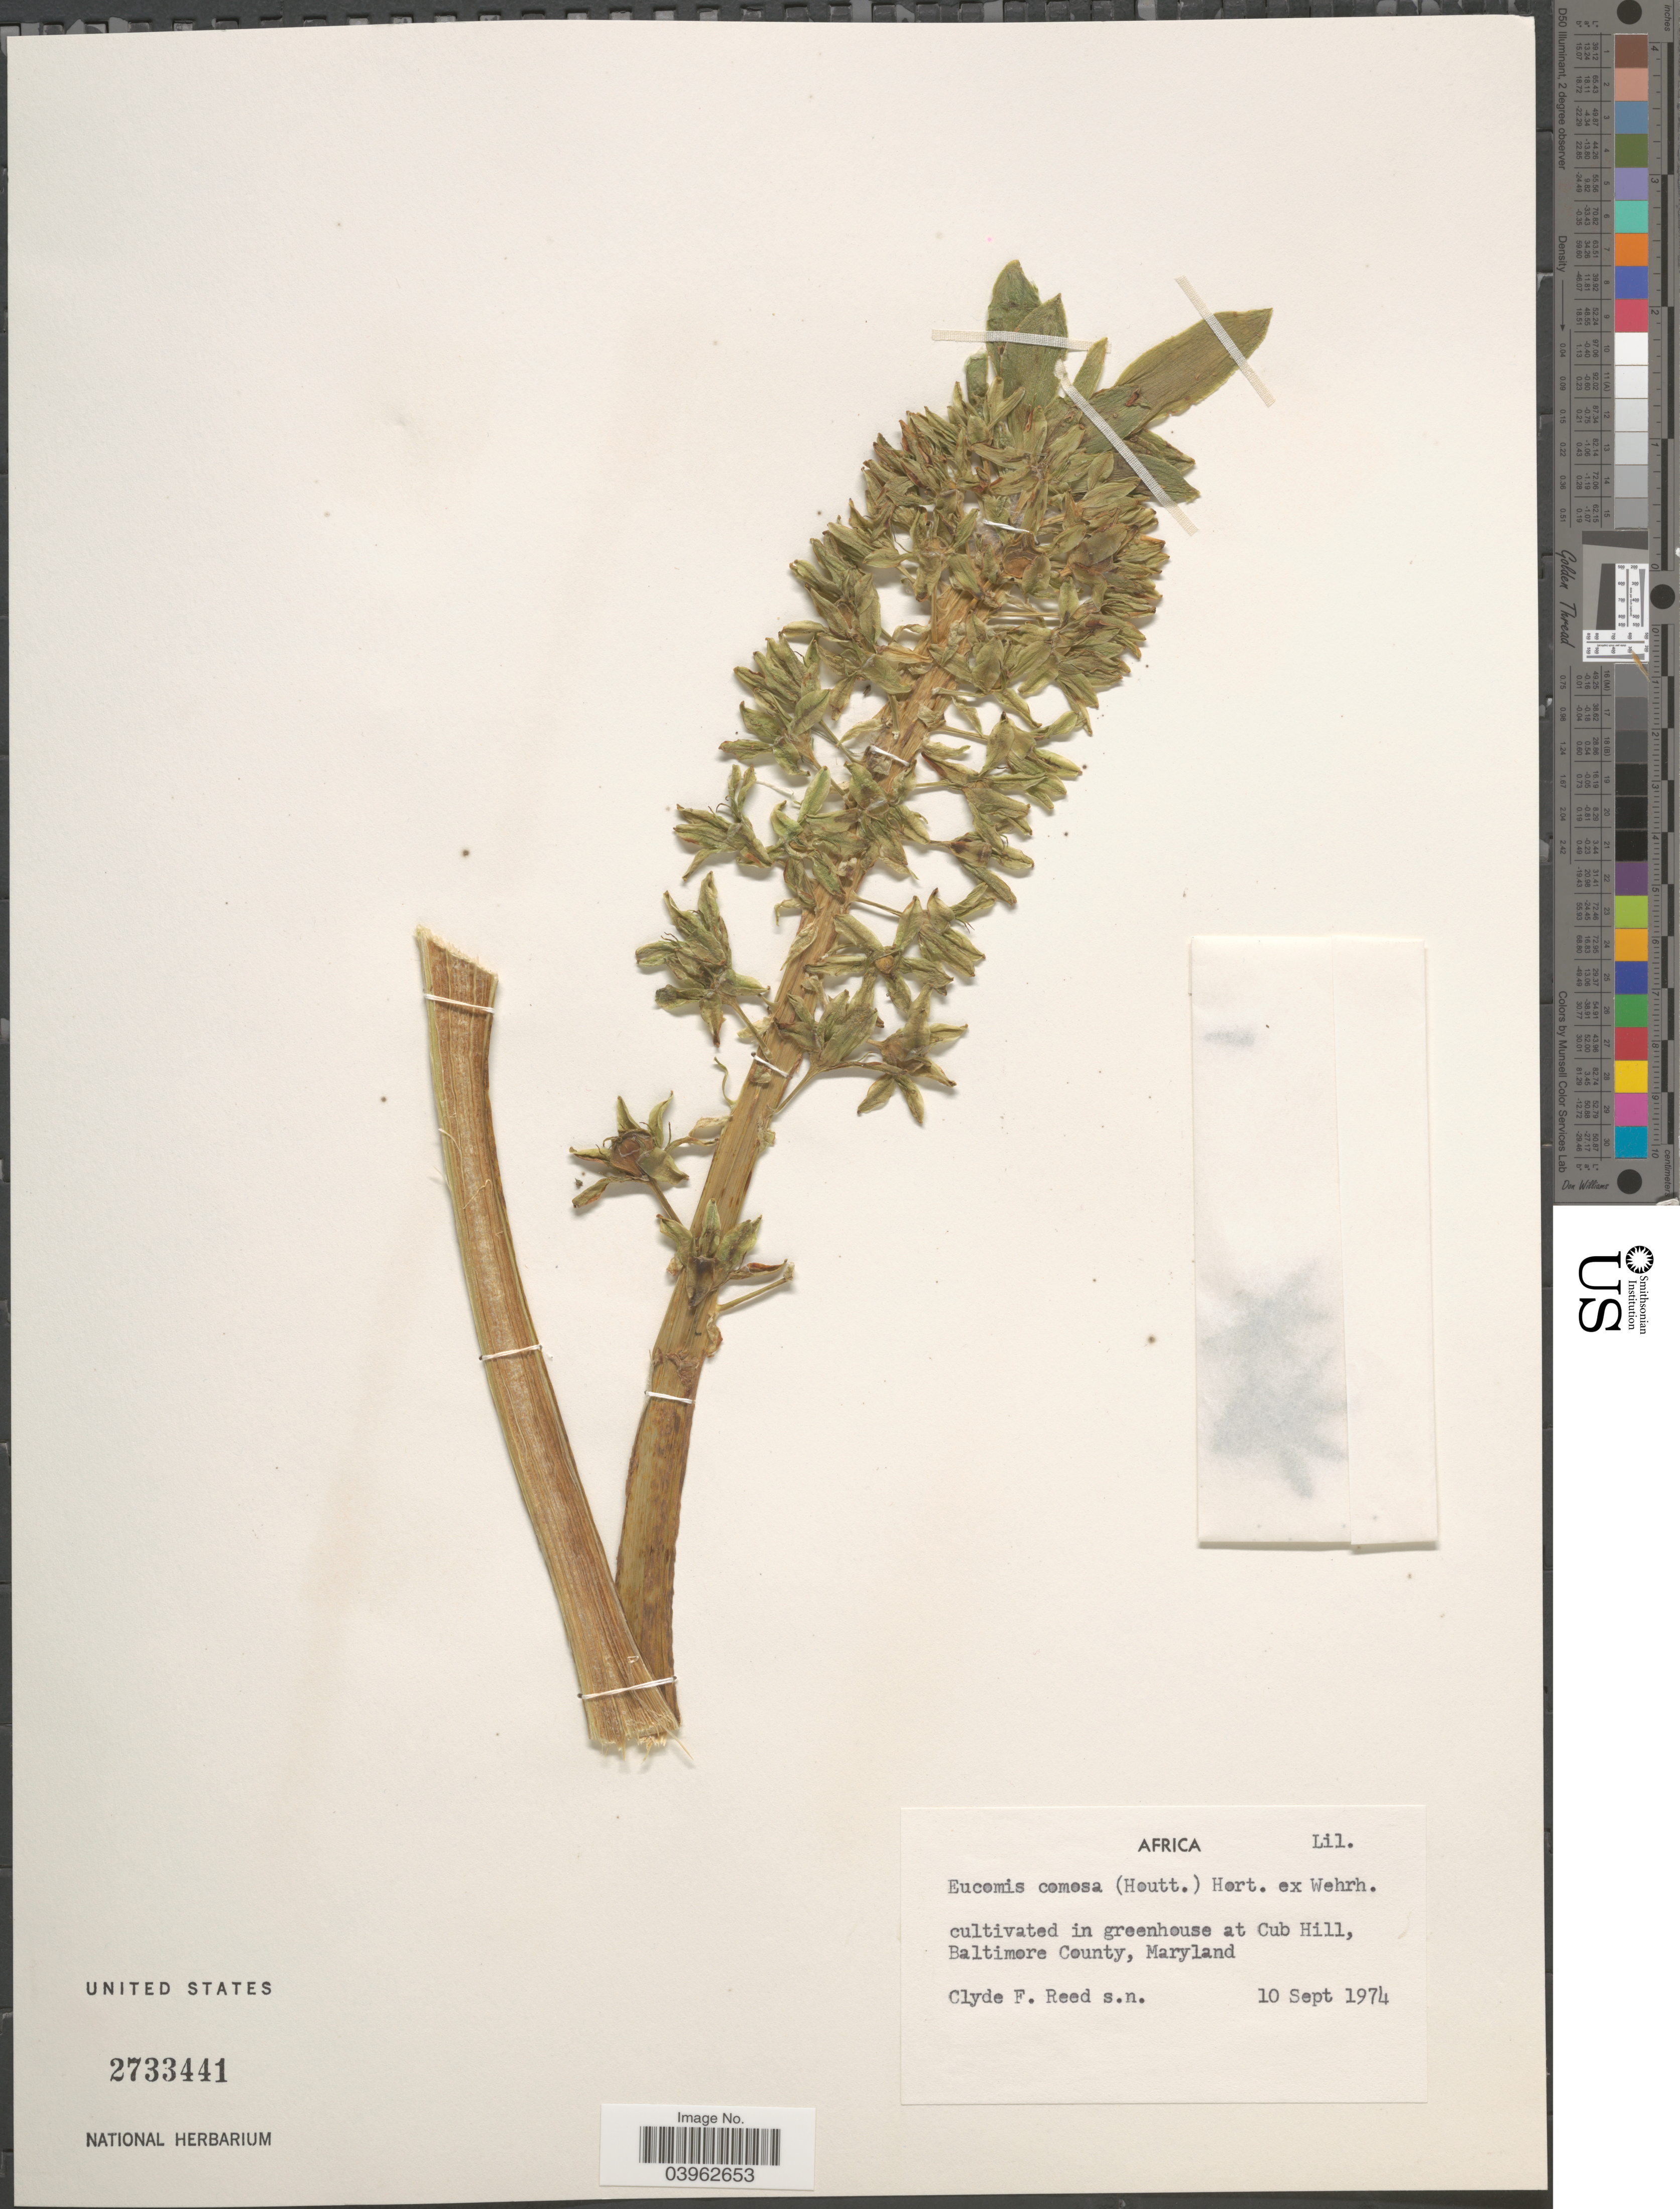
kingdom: Plantae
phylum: Tracheophyta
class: Liliopsida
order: Asparagales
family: Asparagaceae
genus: Eucomis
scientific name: Eucomis comosa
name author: (Houtt.) H.R. Wehrh.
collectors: C. F. Reed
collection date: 1974-09-10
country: United States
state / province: Maryland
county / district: Baltimore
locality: In greenhouse at Cub Hill, Baltimore County.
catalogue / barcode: US 2733441